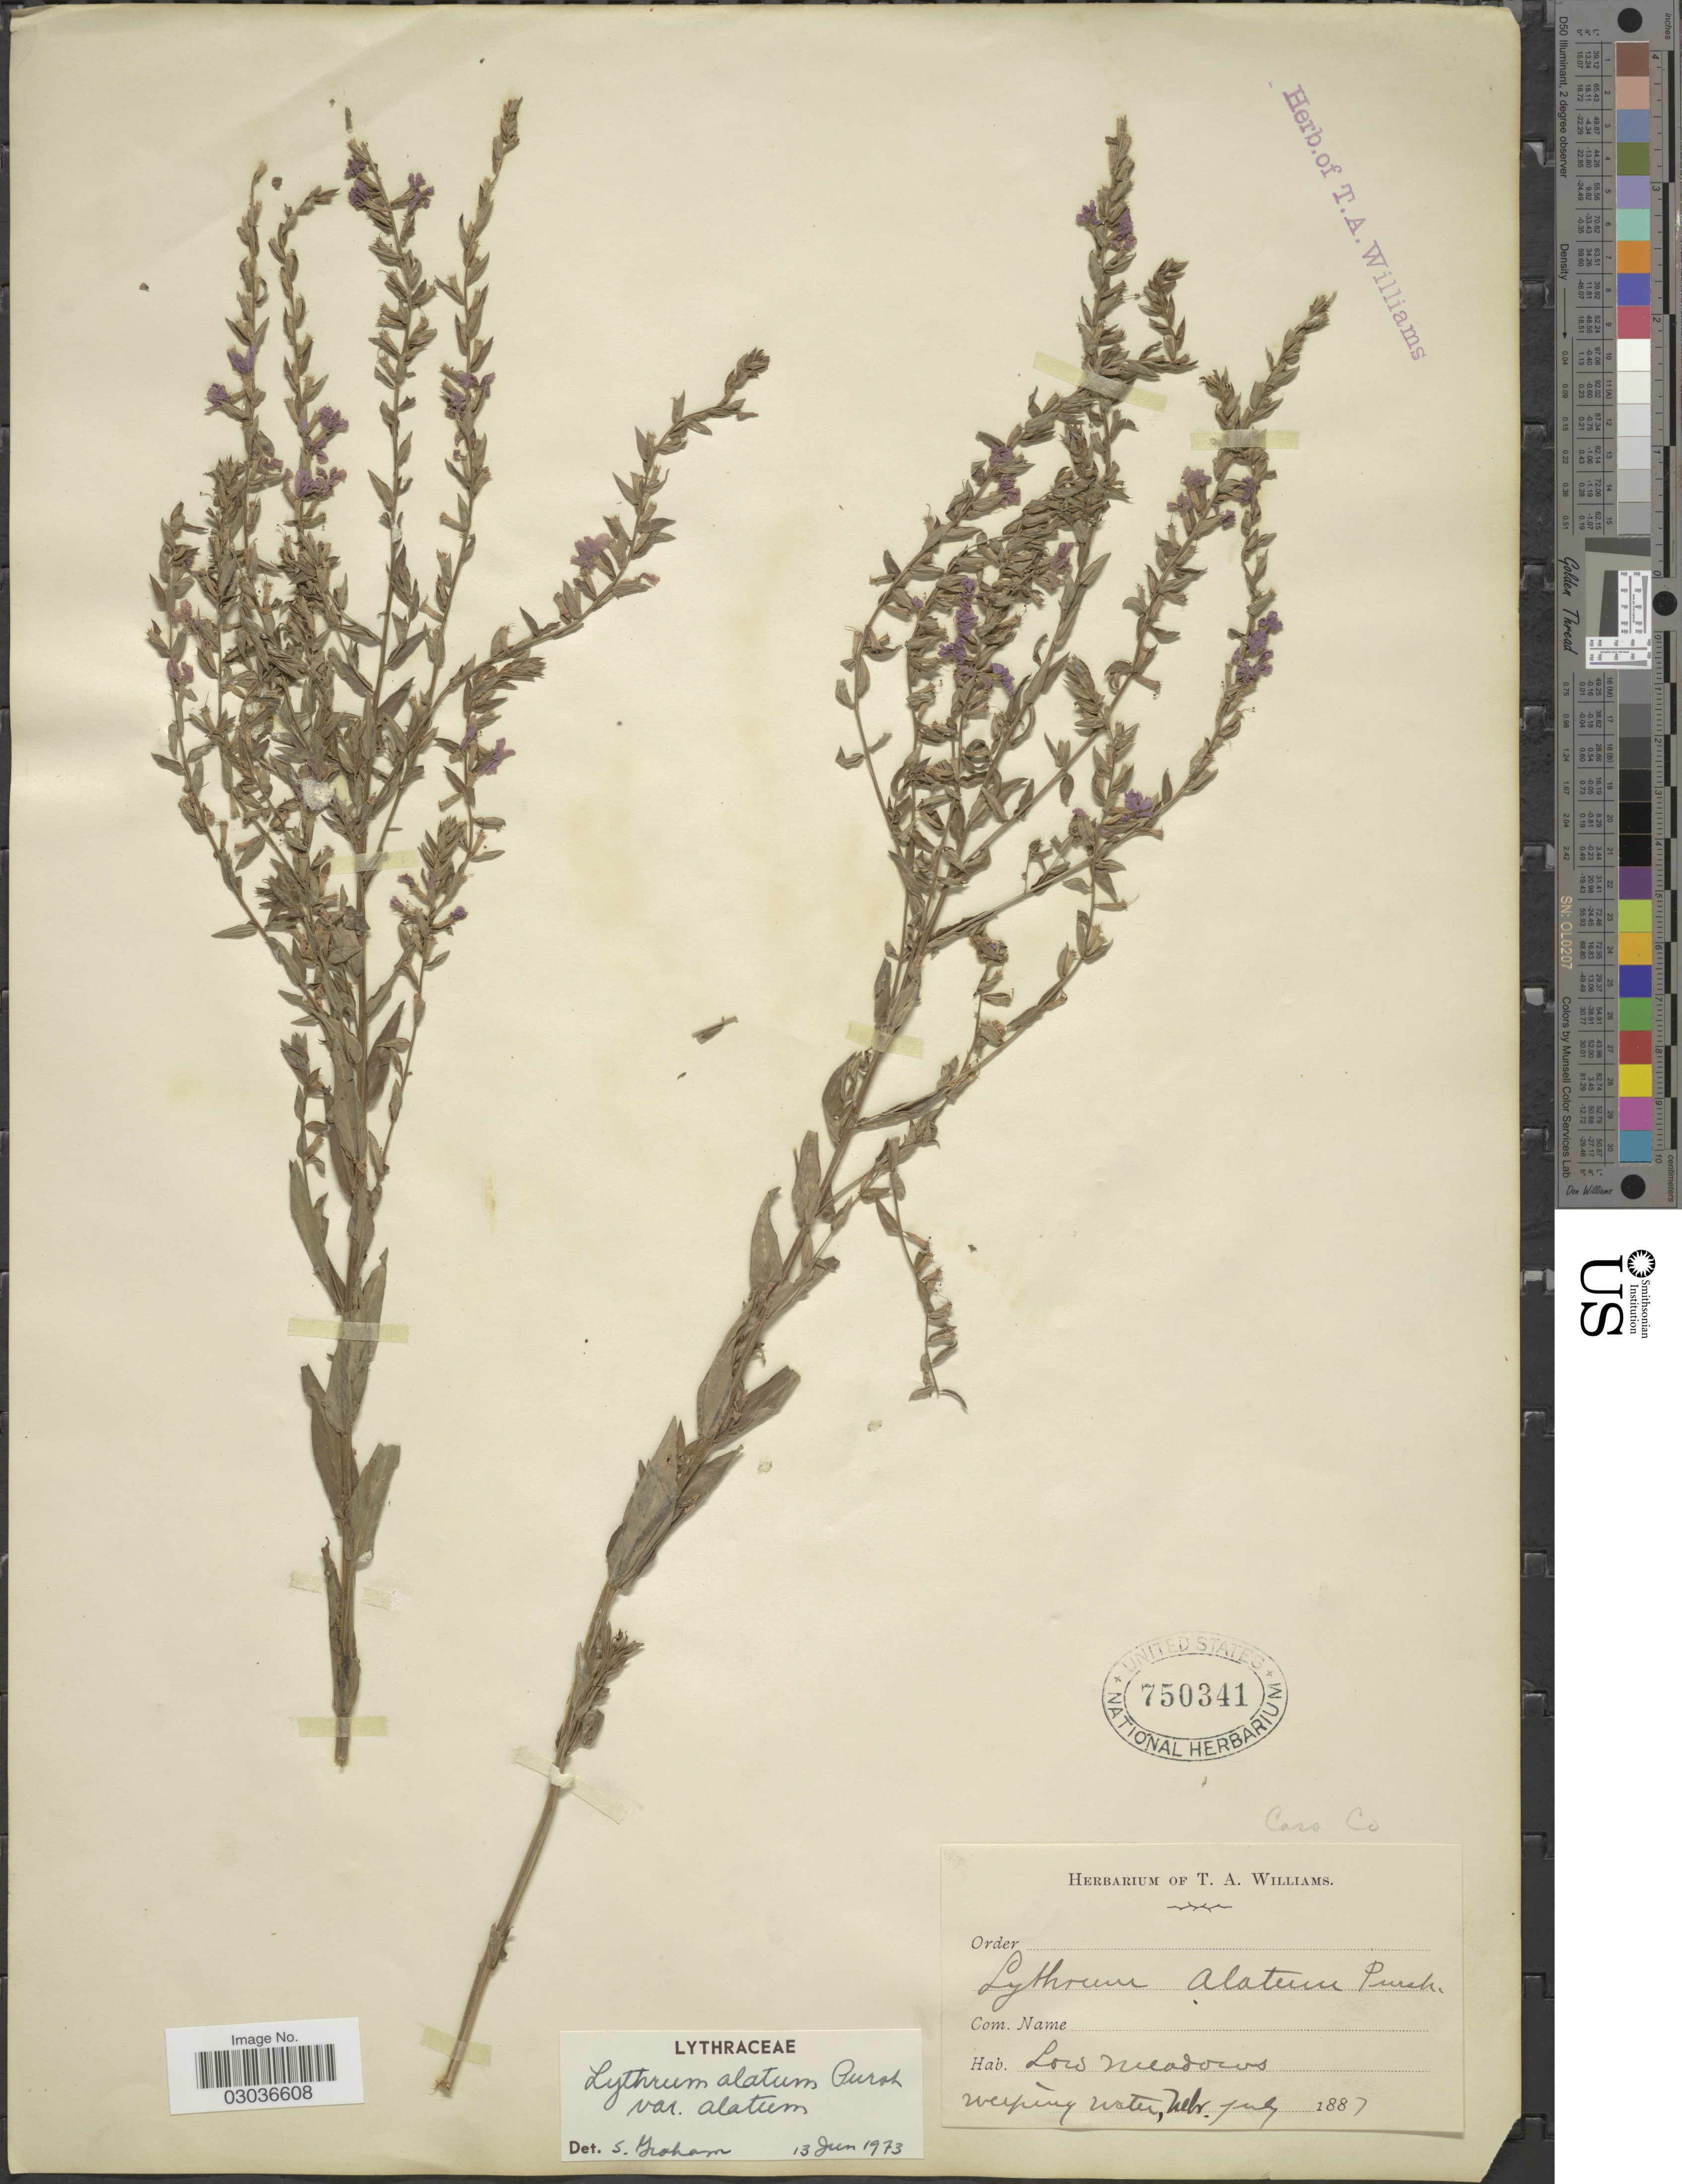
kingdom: Plantae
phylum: Tracheophyta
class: Magnoliopsida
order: Myrtales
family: Lythraceae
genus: Lythrum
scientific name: Lythrum alatum var. alatum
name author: Pursh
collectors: T. A. Williams (herbarium)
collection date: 1887-07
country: United States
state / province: Nebraska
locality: Nebr. Cass Co.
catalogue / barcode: US 750341